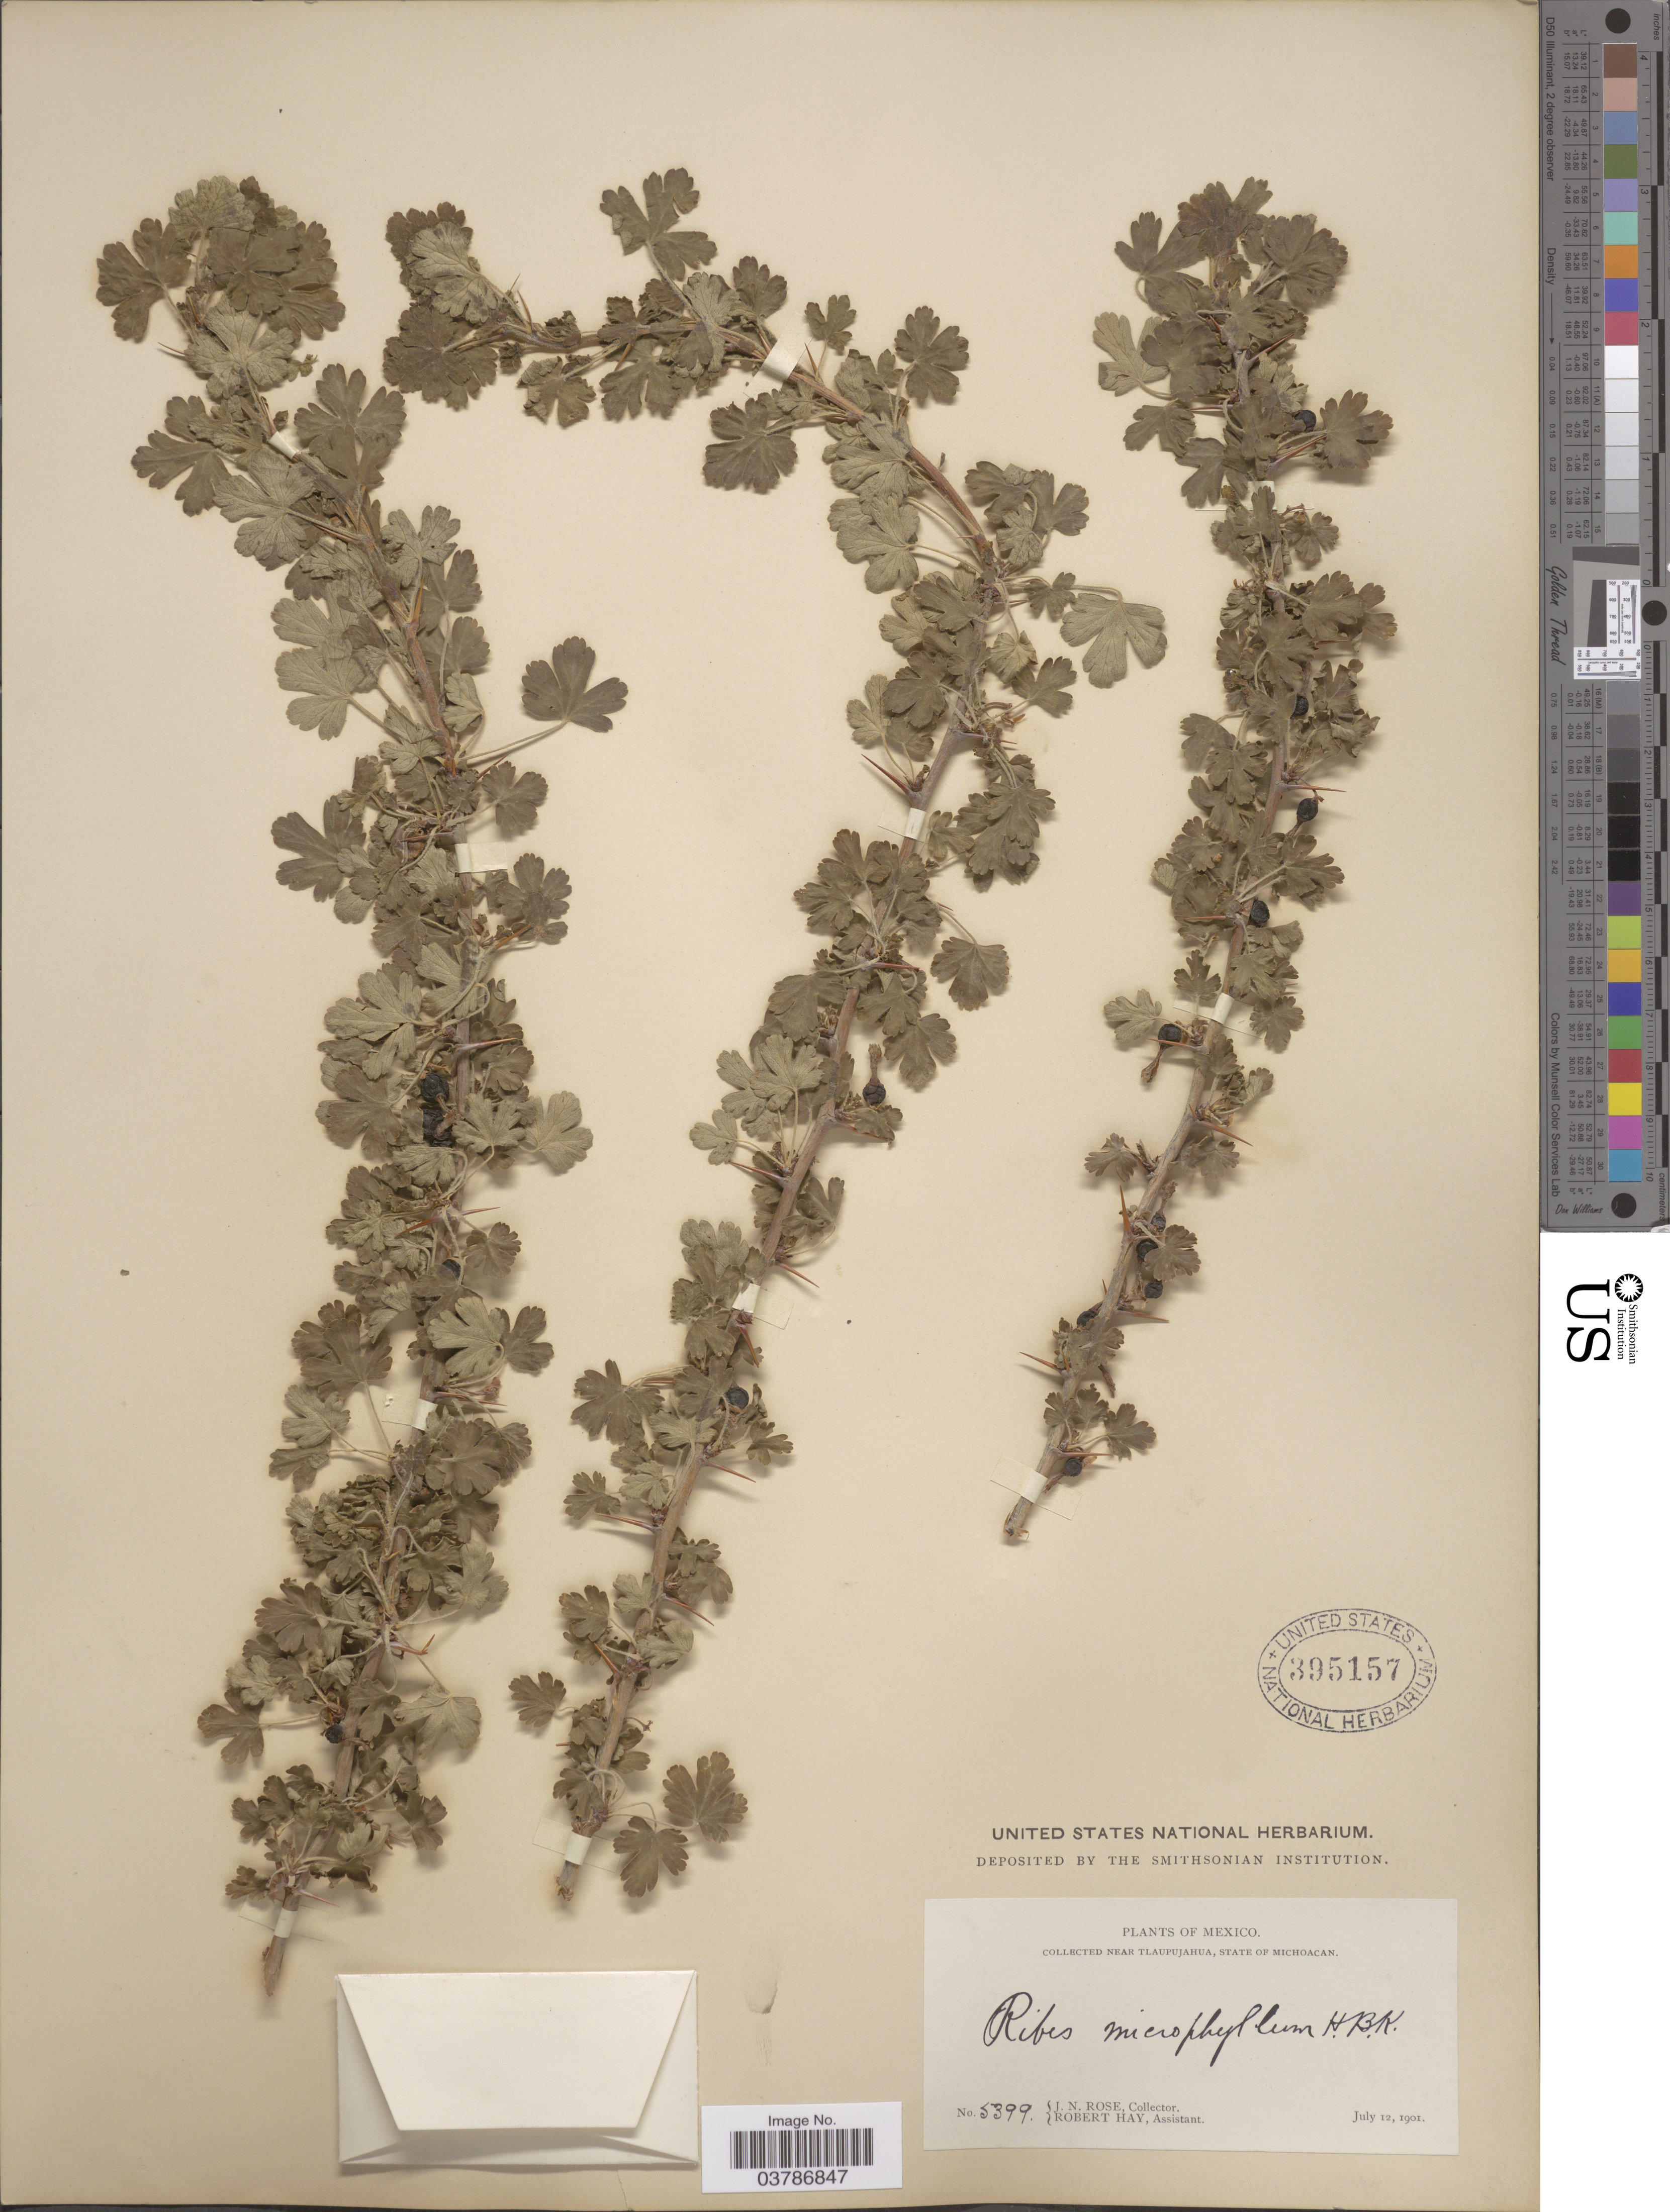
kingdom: Plantae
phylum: Tracheophyta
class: Magnoliopsida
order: Saxifragales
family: Grossulariaceae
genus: Ribes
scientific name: Ribes microphyllum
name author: Kunth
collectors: J. N. Rose & R. Hay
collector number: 5399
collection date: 1901-07-12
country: Mexico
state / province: Michoacán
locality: Near Tlaupujahua.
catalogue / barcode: US 395157